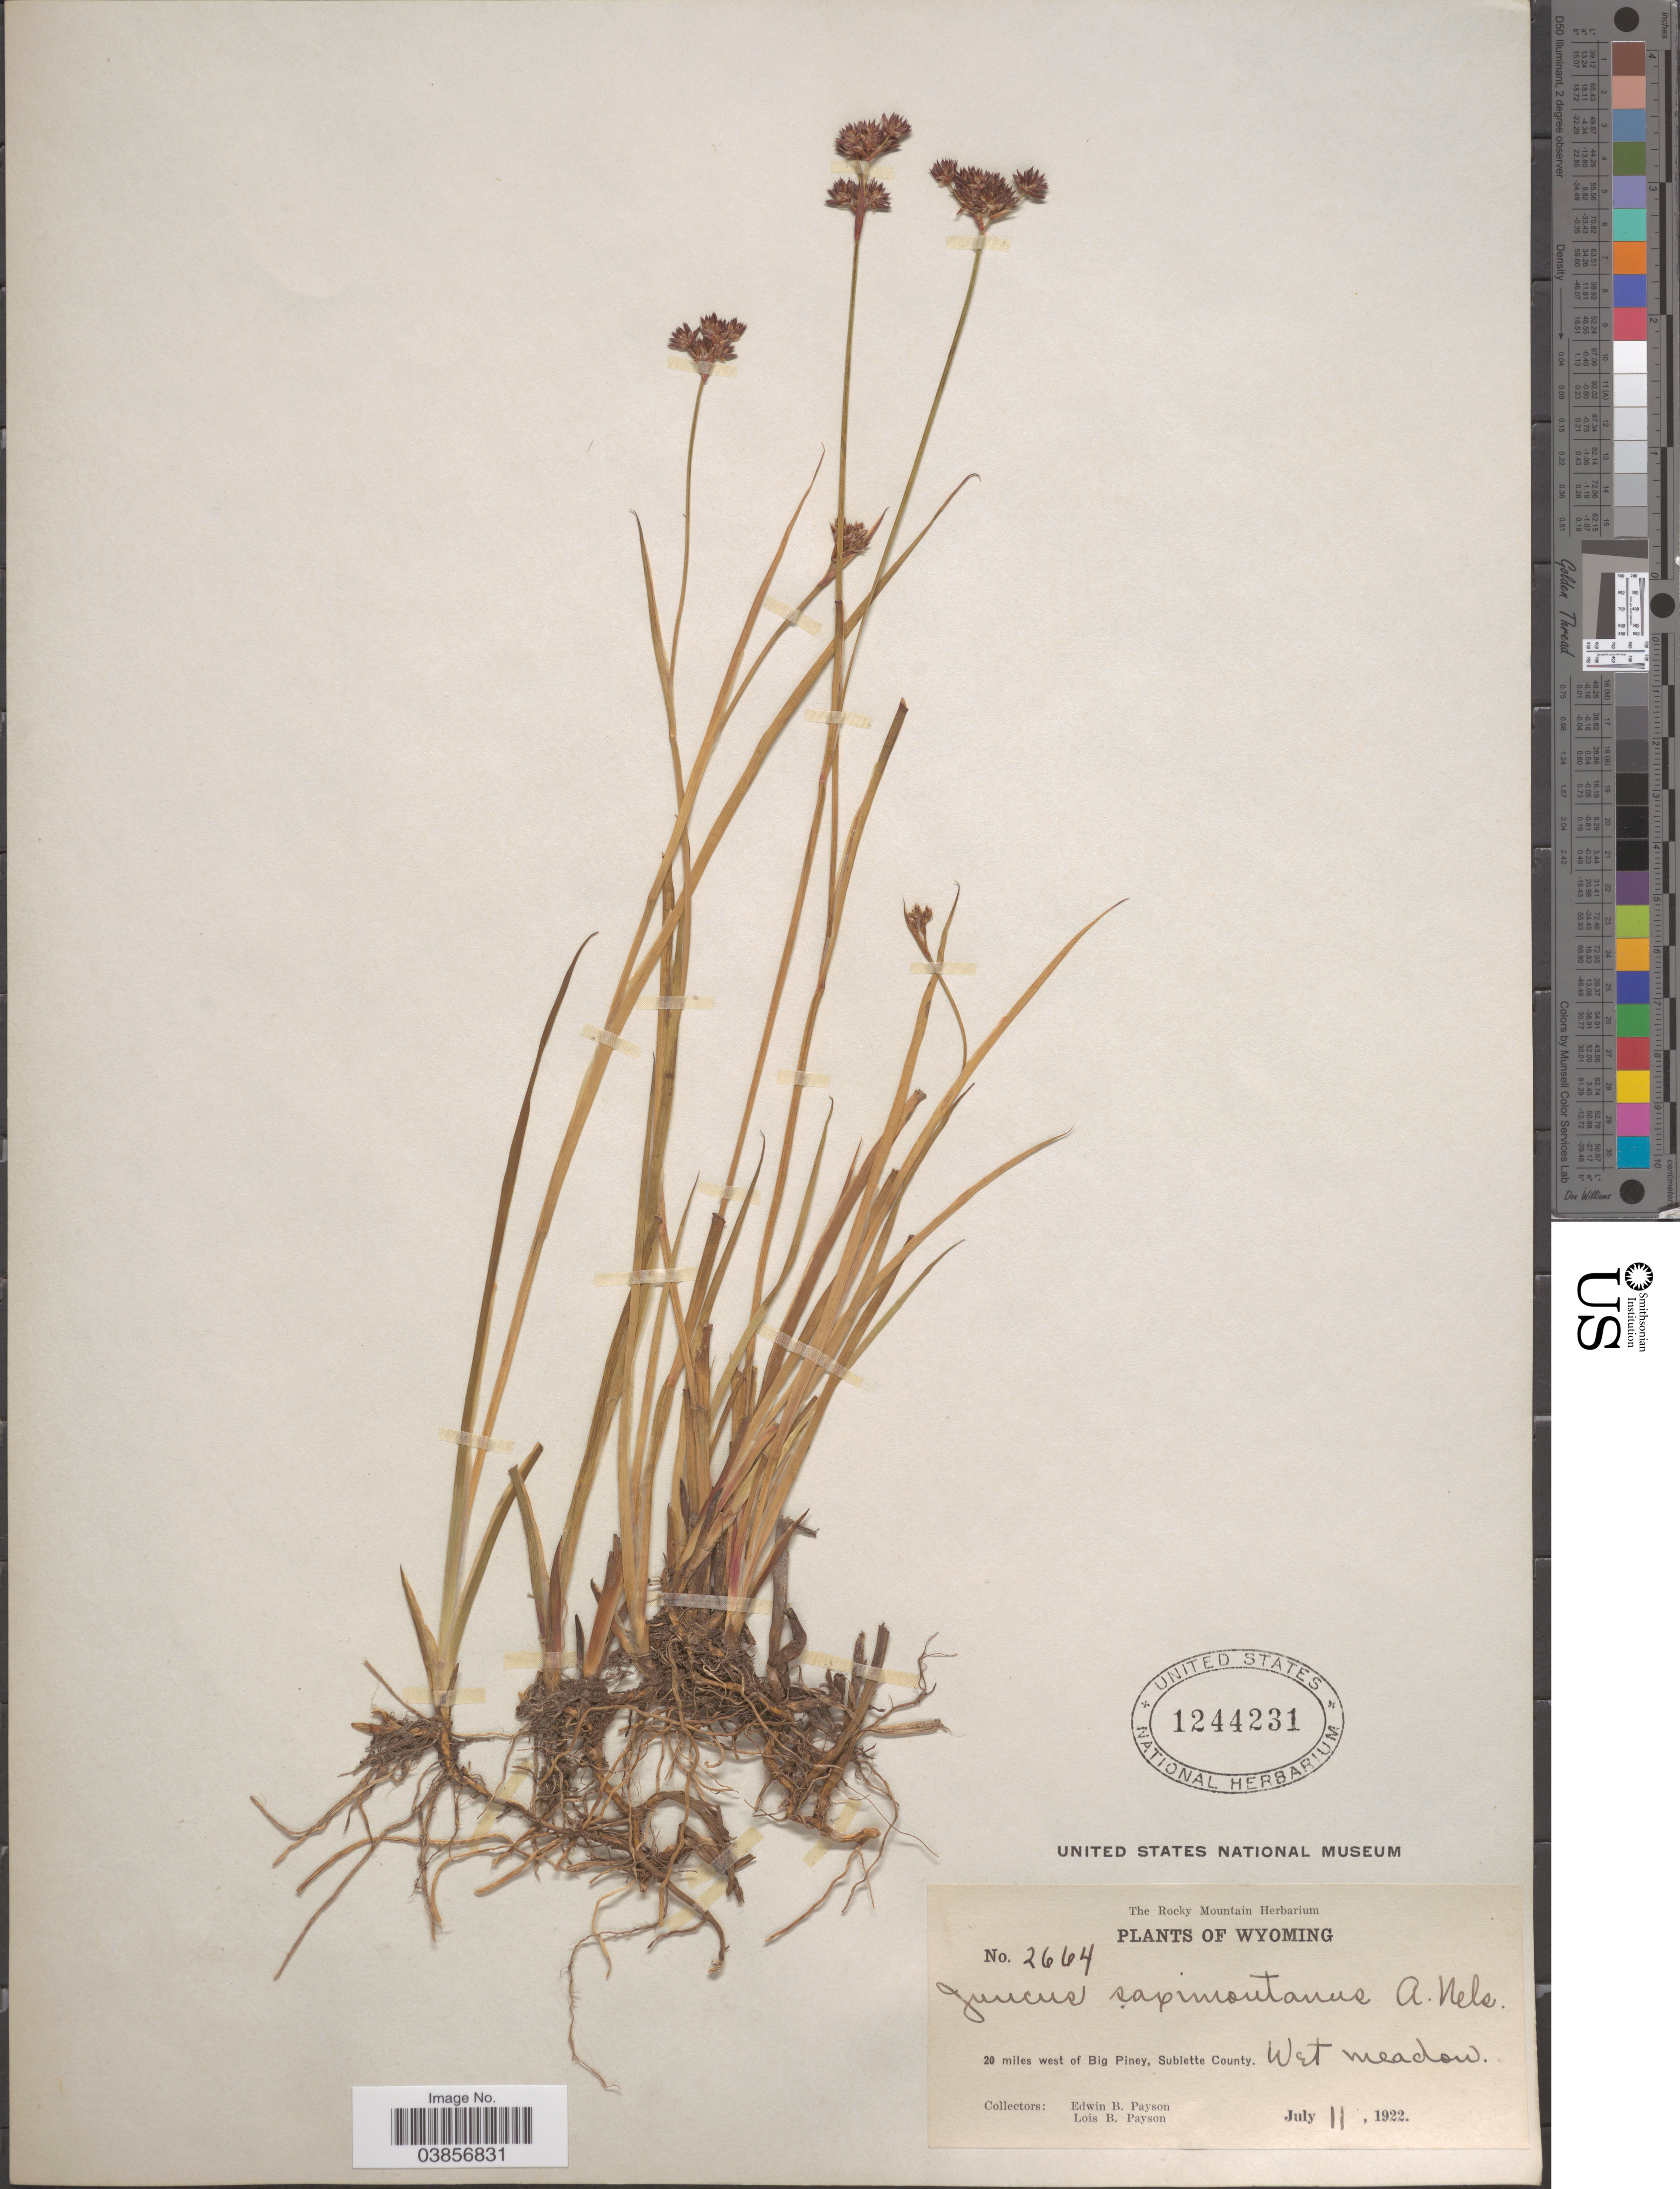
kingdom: Plantae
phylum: Tracheophyta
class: Liliopsida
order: Poales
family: Juncaceae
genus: Juncus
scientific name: Juncus saximontanus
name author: A. Nelson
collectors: E. B. Payson & L. Payson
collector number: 2664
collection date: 1922-07-11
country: United States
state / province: Wyoming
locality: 20 miles west of Big Piney, Sublette County.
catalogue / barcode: US 1244231